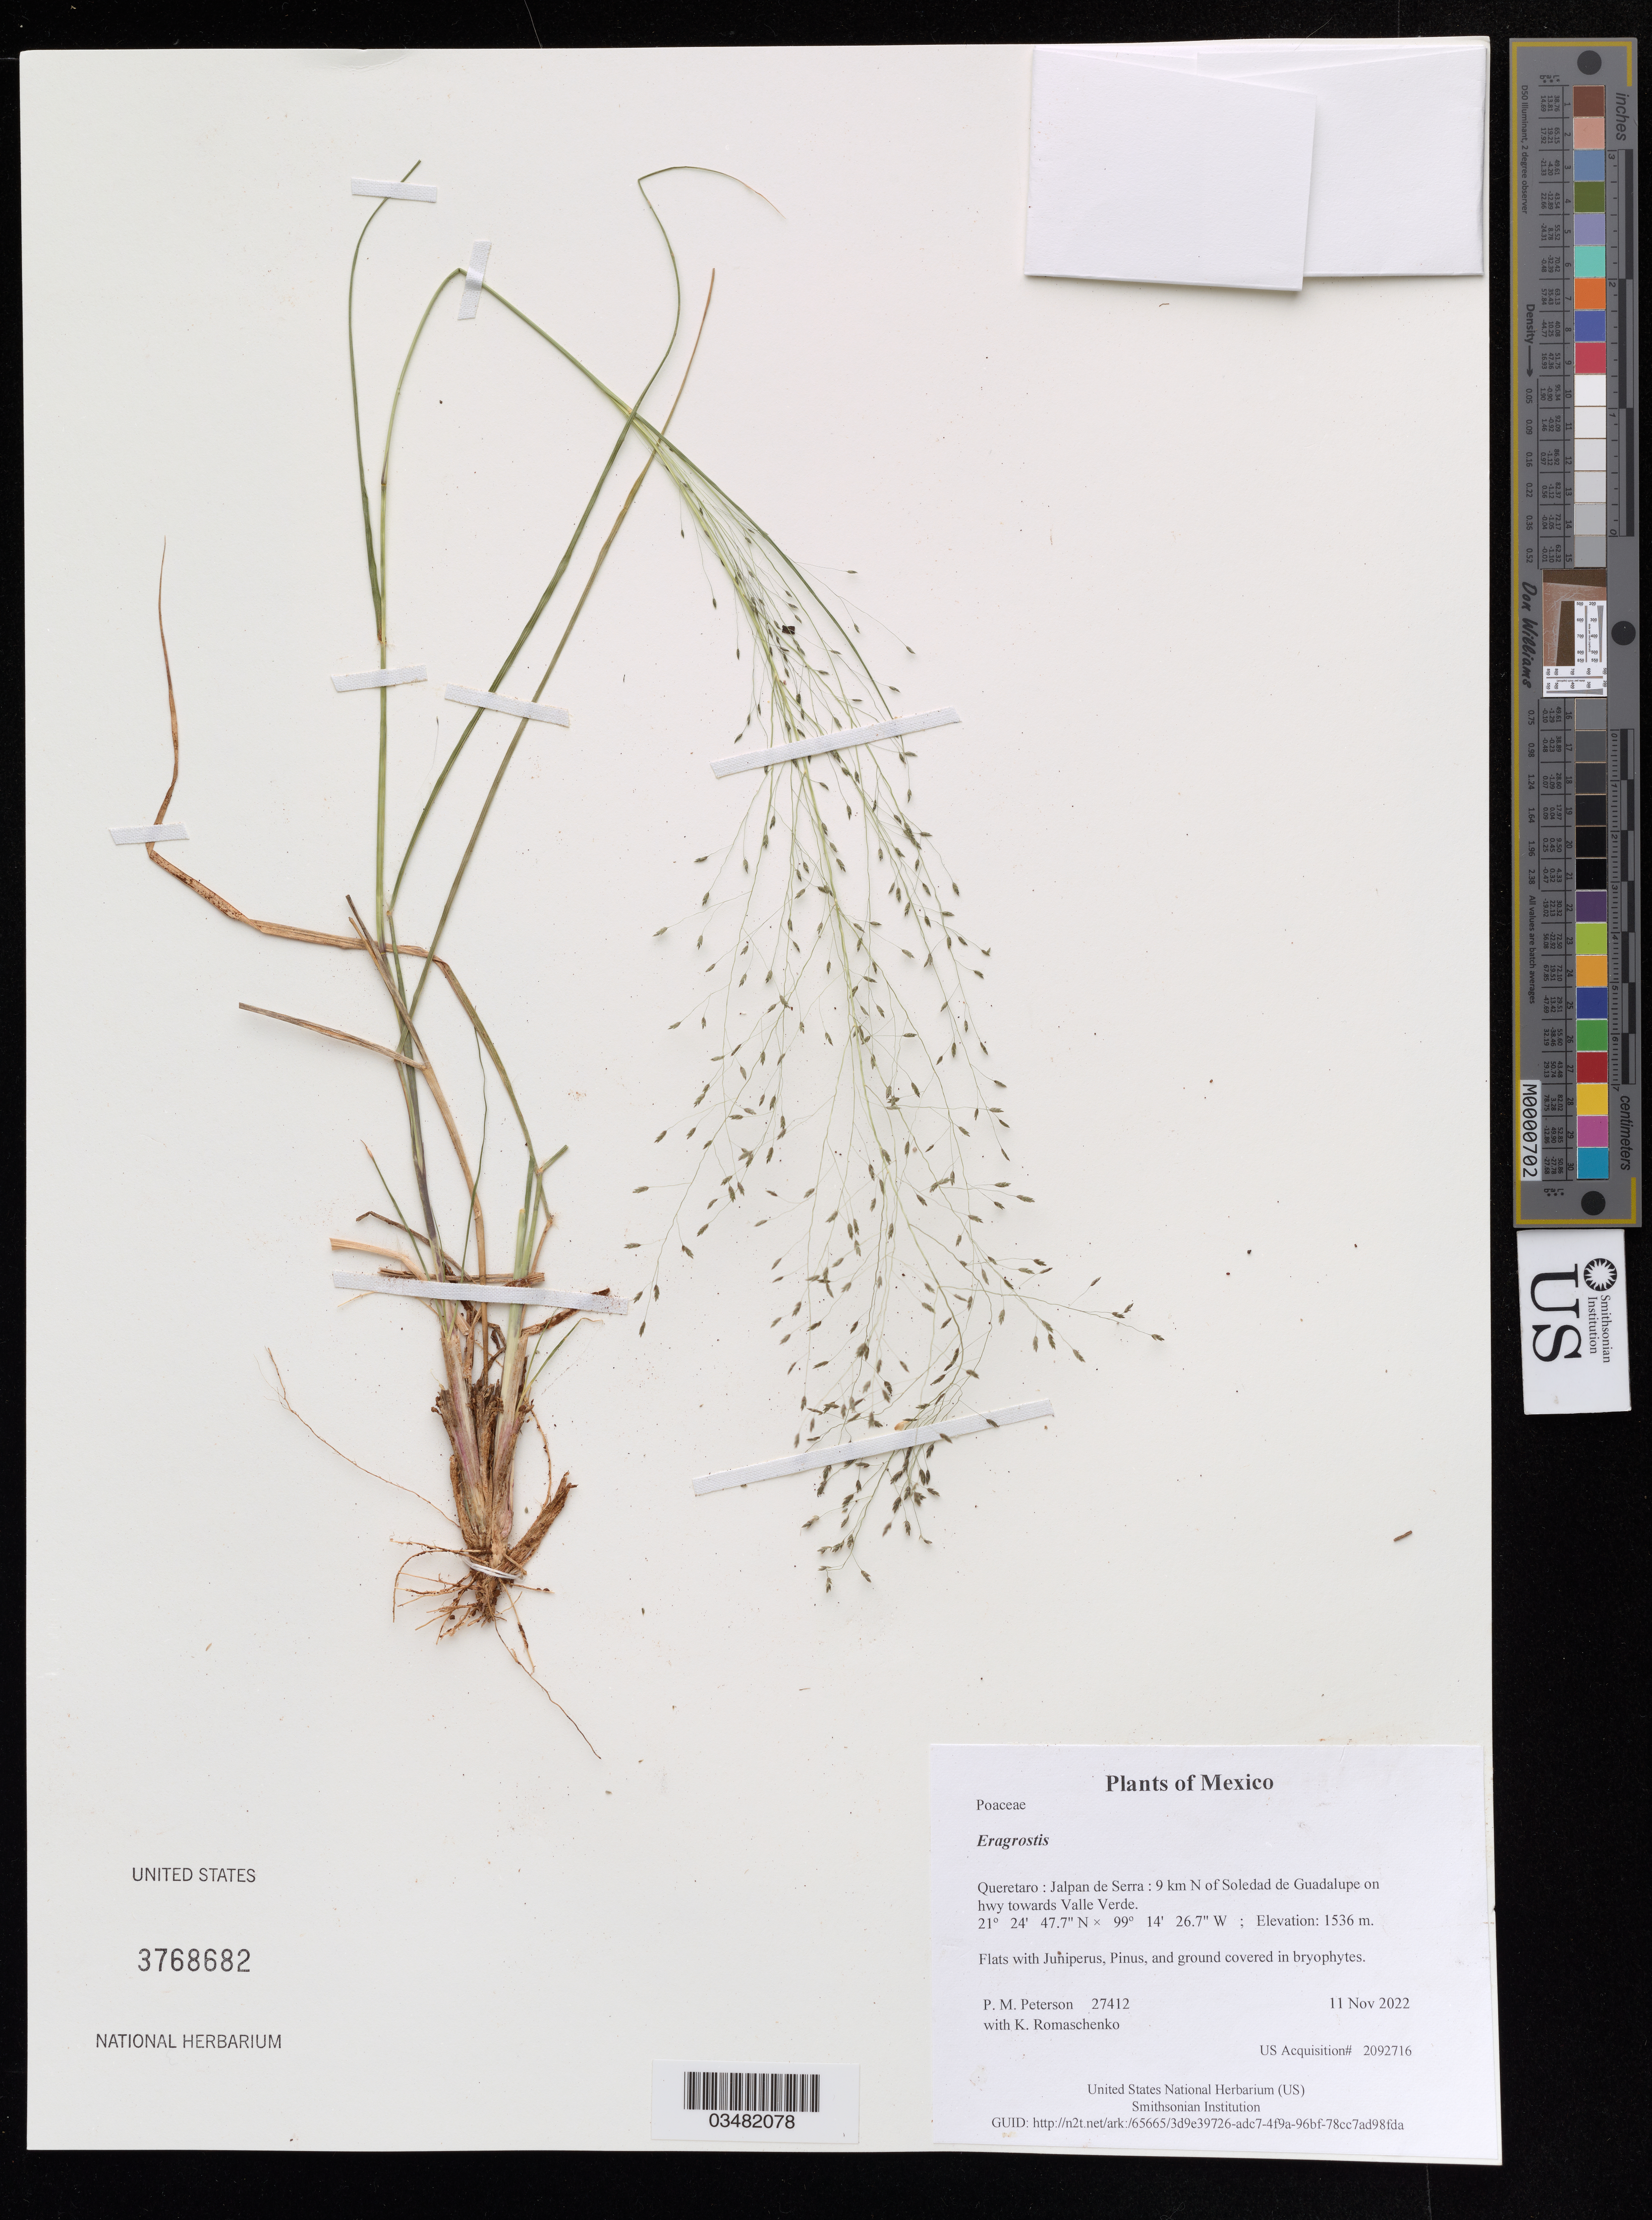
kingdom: Plantae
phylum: Tracheophyta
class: Liliopsida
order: Poales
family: Poaceae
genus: Eragrostis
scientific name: Eragrostis sp.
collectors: P. M. Peterson & K. Romaschenko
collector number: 27412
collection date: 2022-11-11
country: México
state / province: Queretaro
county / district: Jalpan de Serra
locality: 9 km N of Soledad de Guadalupe on hwy towards Valle Verde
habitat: Flats with Juniperus, Pinus, and ground covered in bryophytes.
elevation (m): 1536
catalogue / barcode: US 3768682